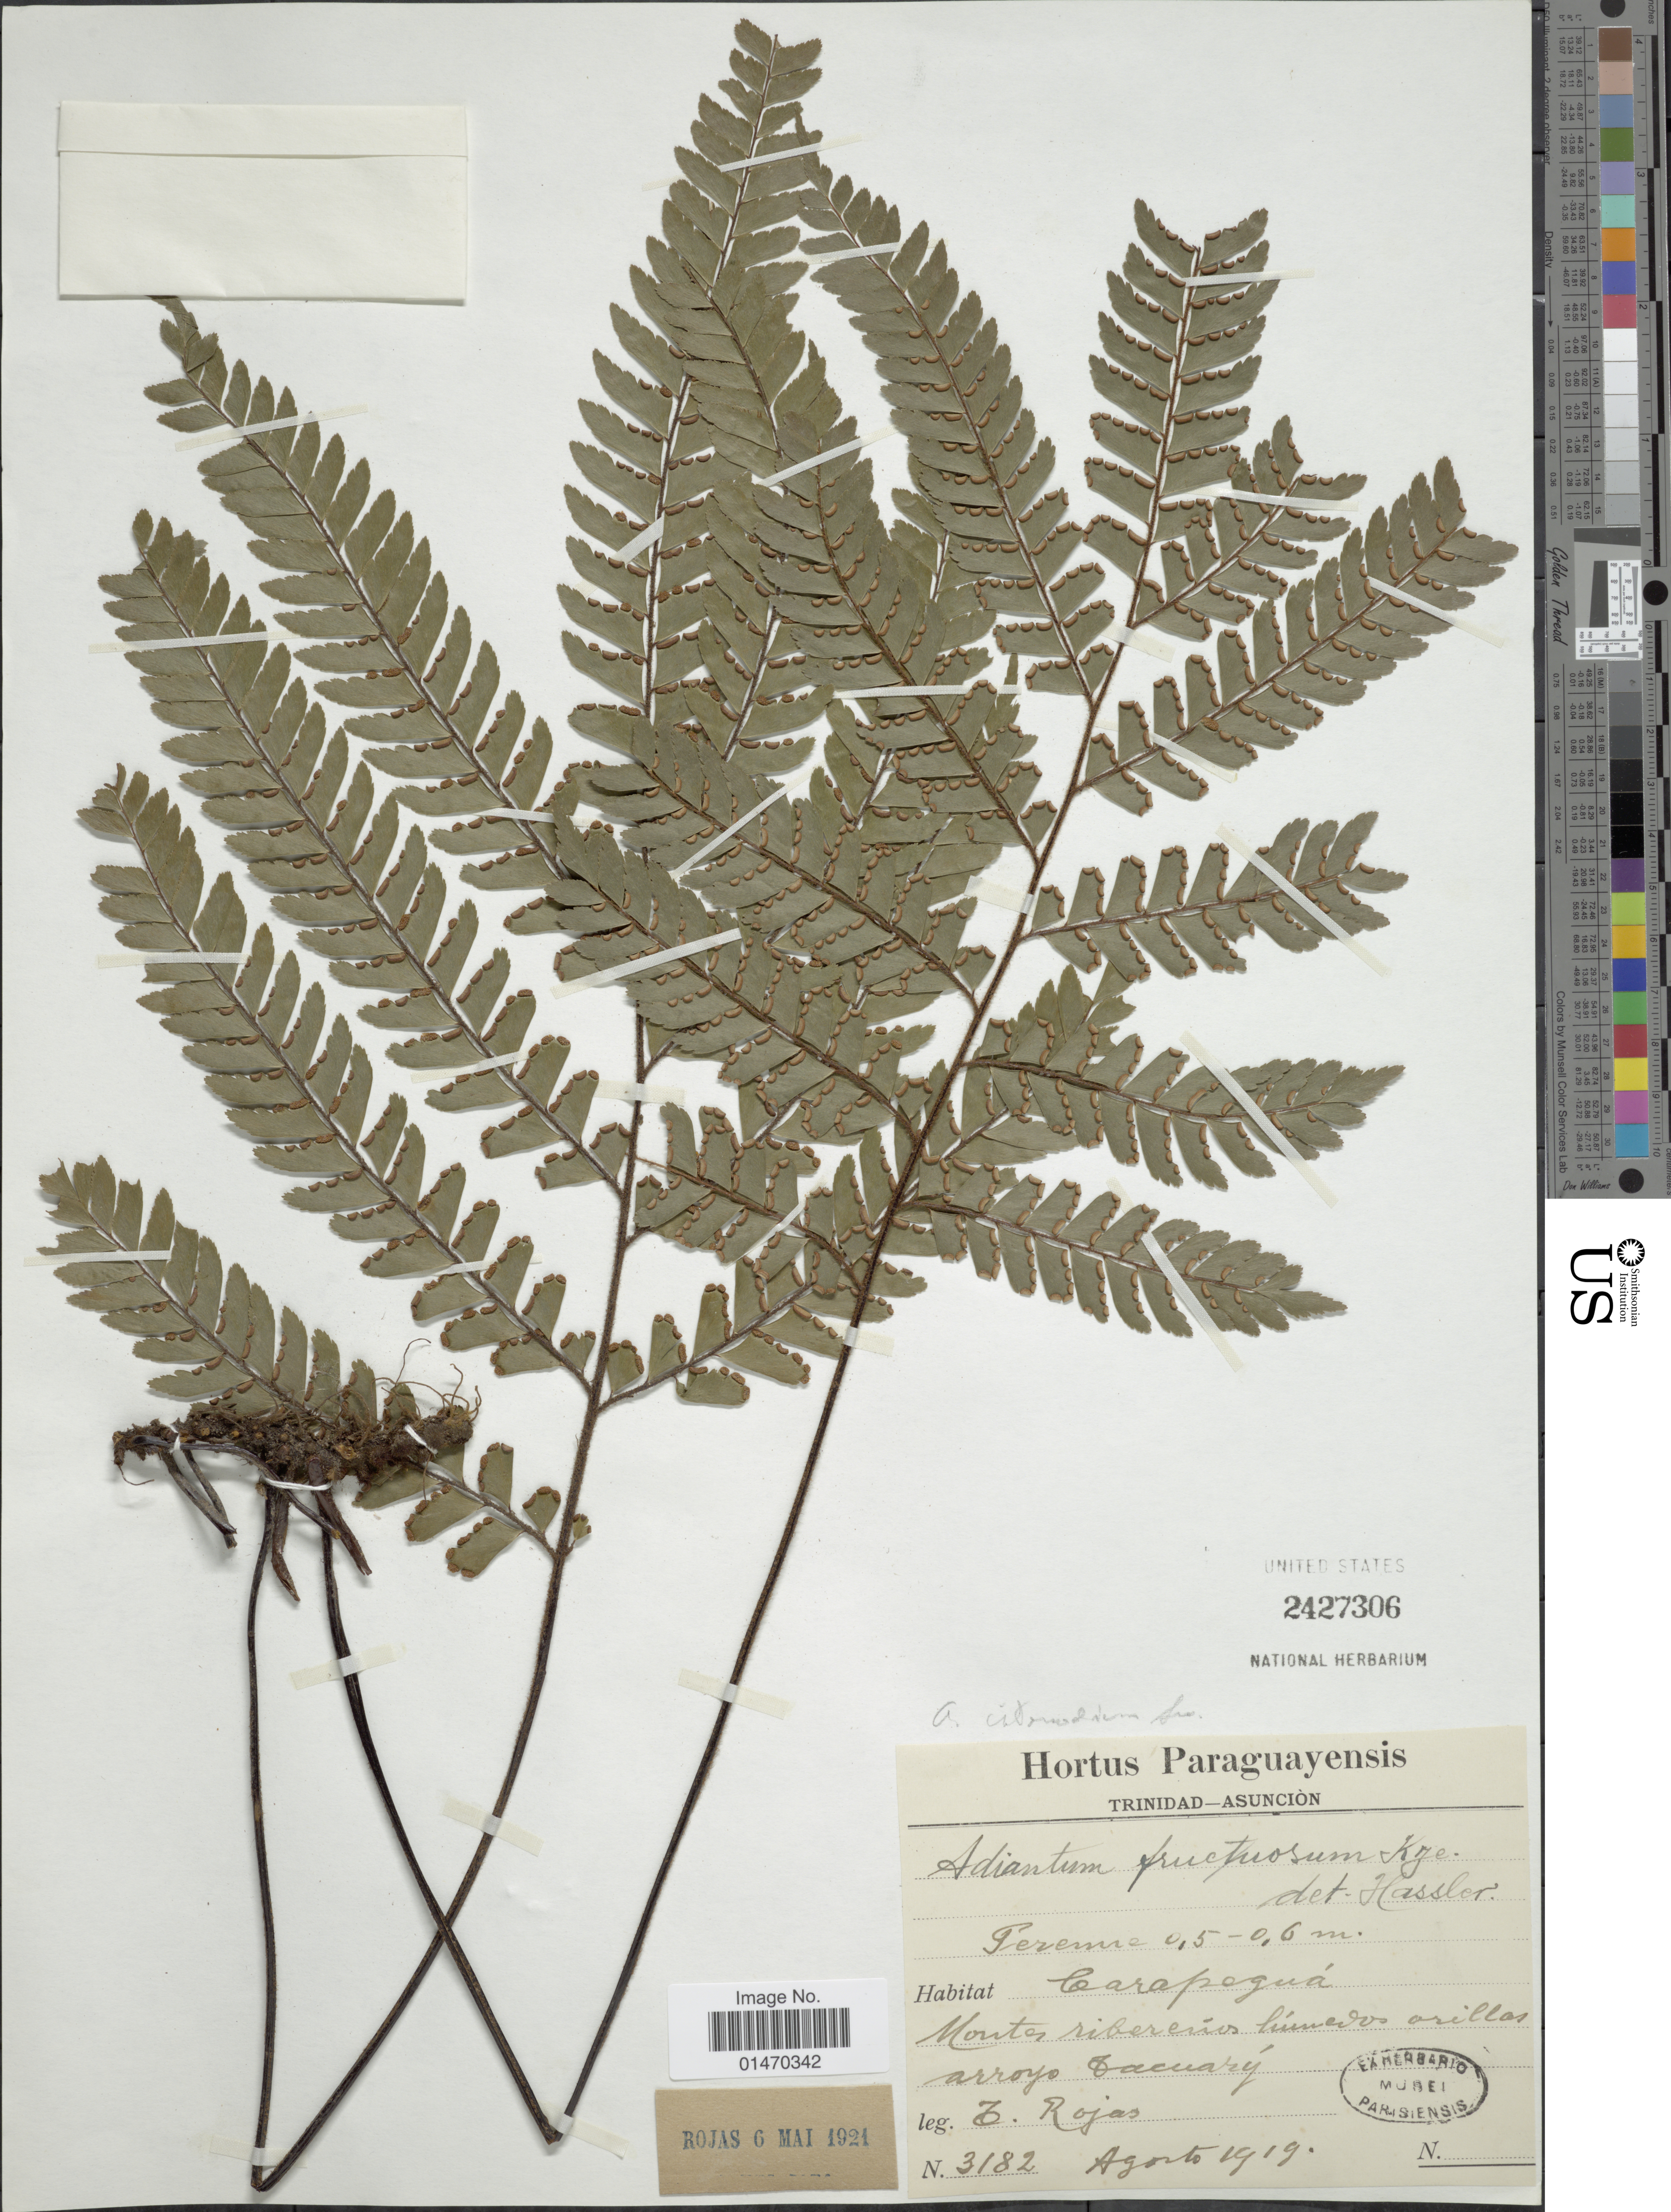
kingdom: Plantae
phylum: Tracheophyta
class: Polypodiopsida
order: Polypodiales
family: Pteridaceae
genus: Adiantum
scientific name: Adiantum intermedium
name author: Sw.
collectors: T. Rojas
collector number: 3182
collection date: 1919-08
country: Paraguay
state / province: Paraguari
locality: Carapeguá. Montes ribereños húmedos orillas arroyo Tacuary.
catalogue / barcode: US 2427306